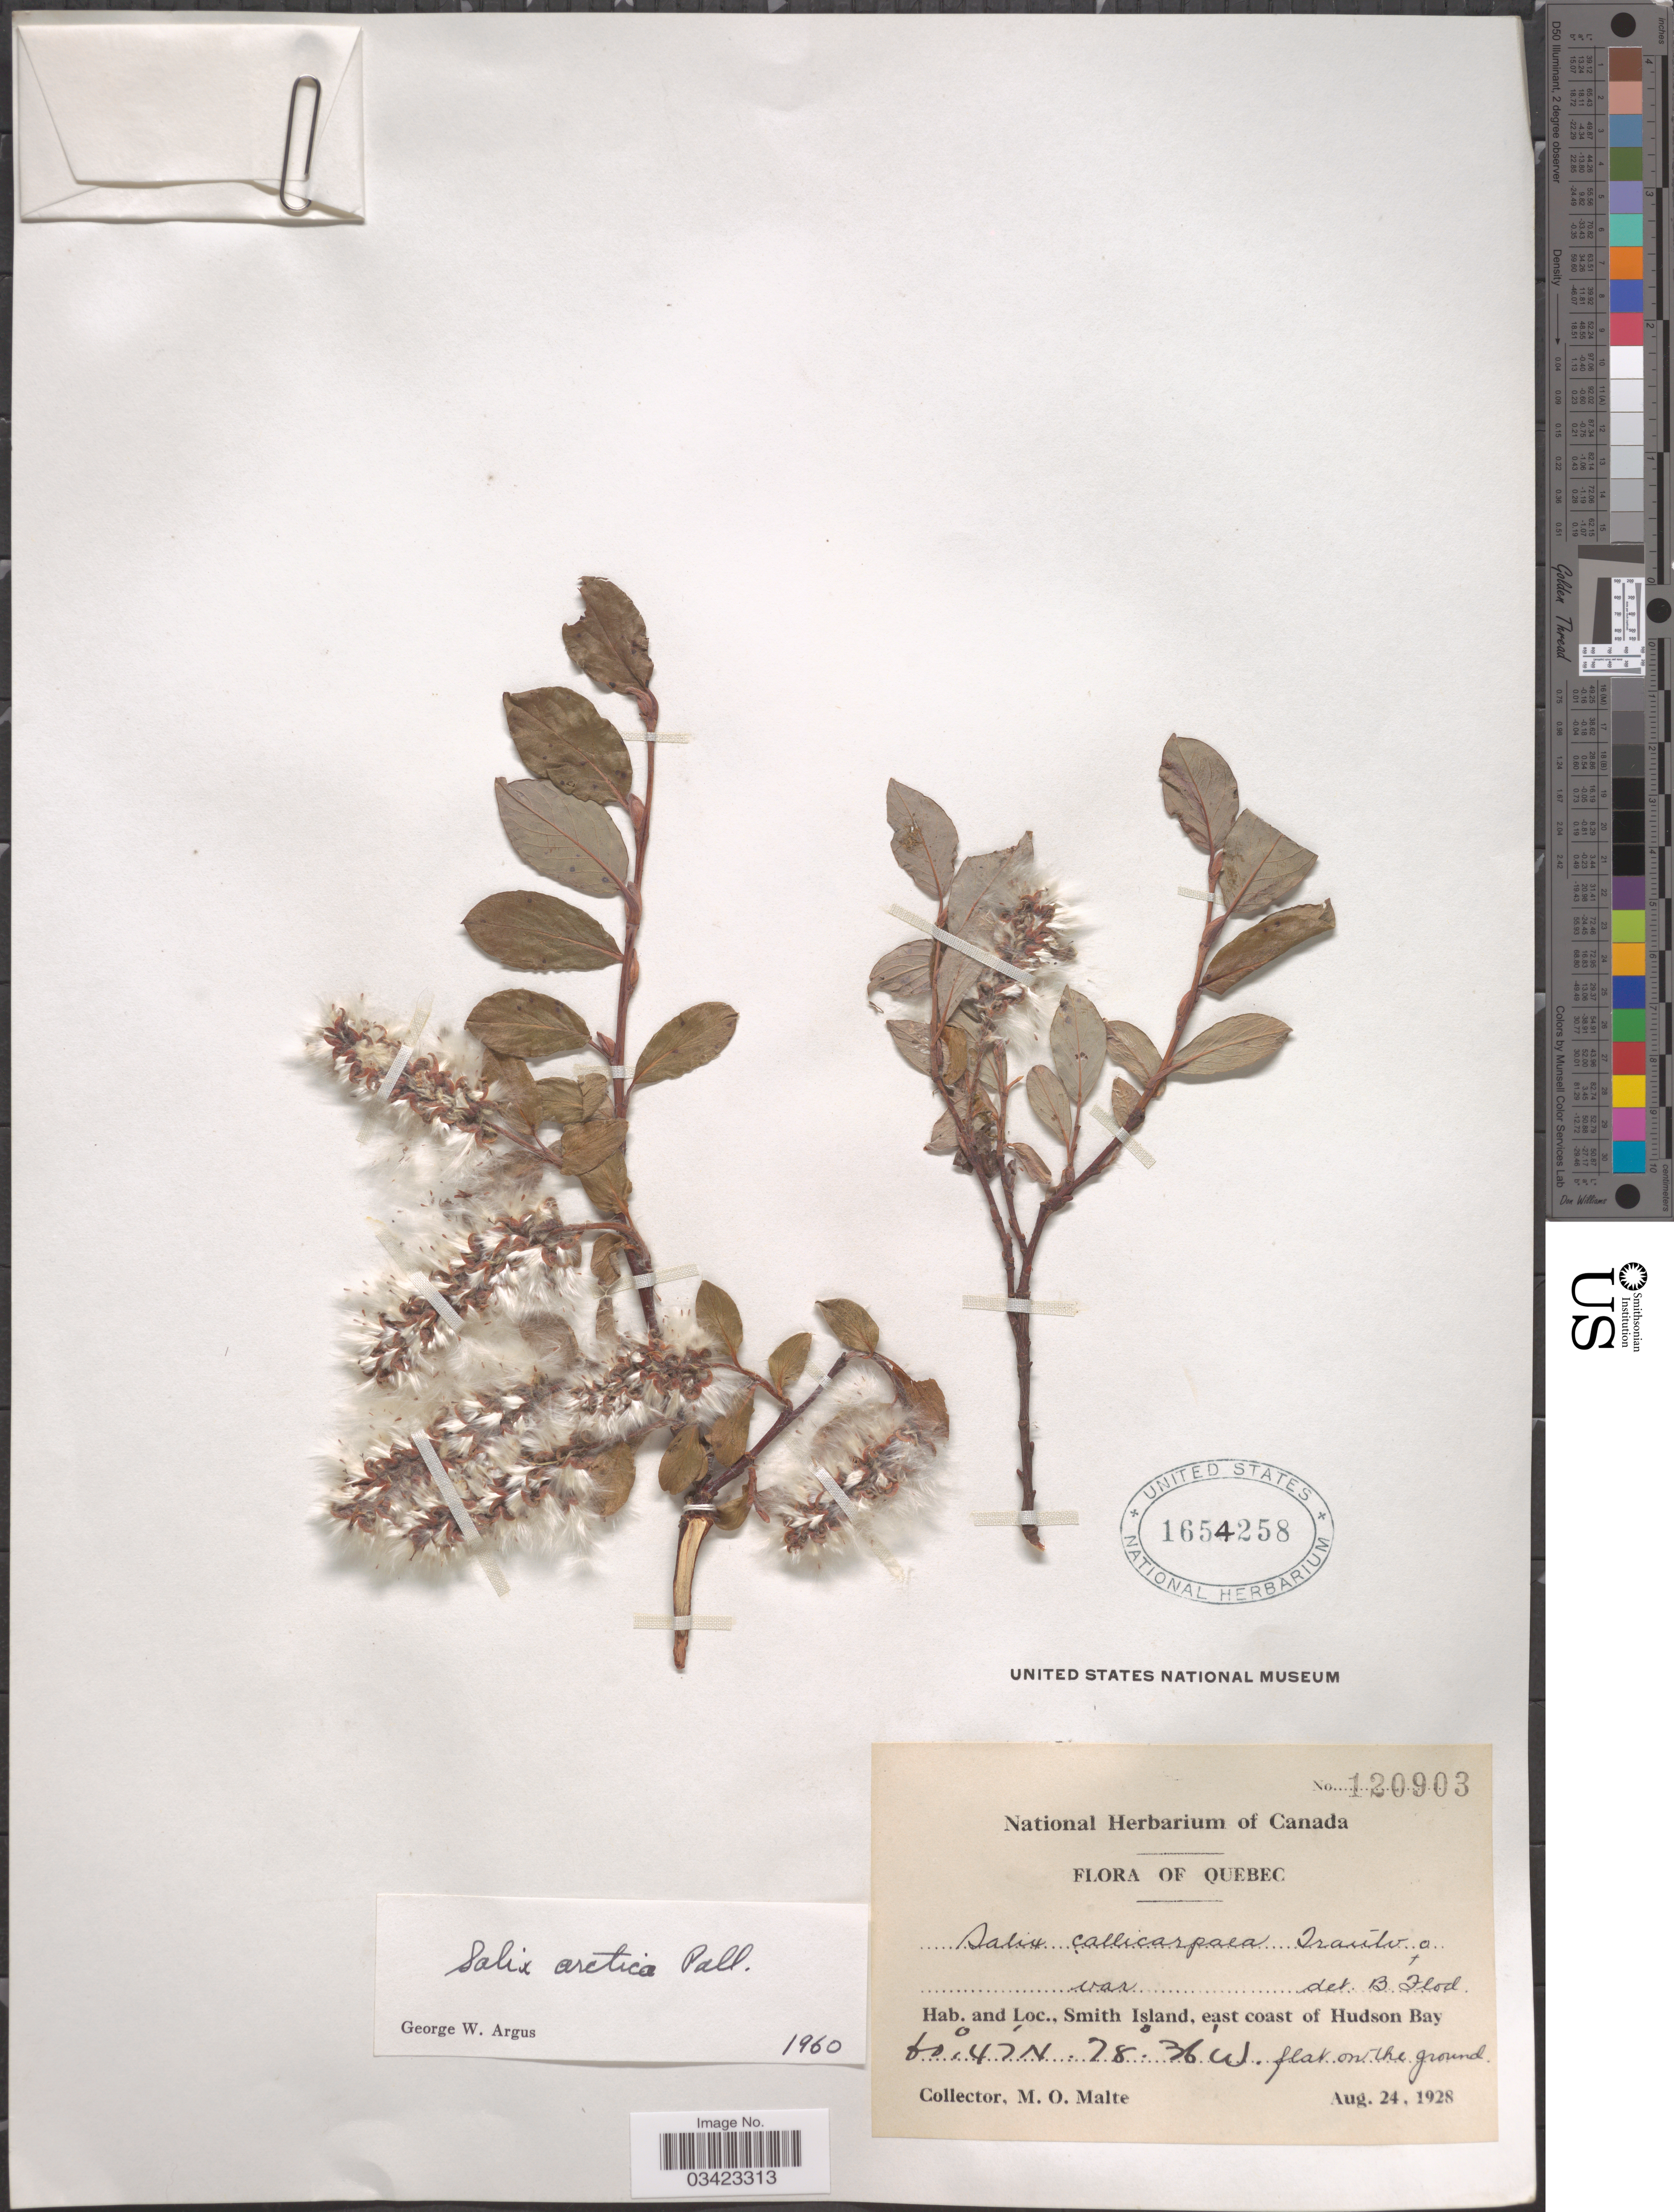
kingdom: Plantae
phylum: Tracheophyta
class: Magnoliopsida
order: Malpighiales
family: Salicaceae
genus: Salix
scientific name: Salix arctica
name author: Pall.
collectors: M. O. Malte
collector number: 120903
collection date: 1928-08-24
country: Canada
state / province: Quebec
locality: Smith Island, east coast of Hudson Bay.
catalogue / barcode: US 1654258